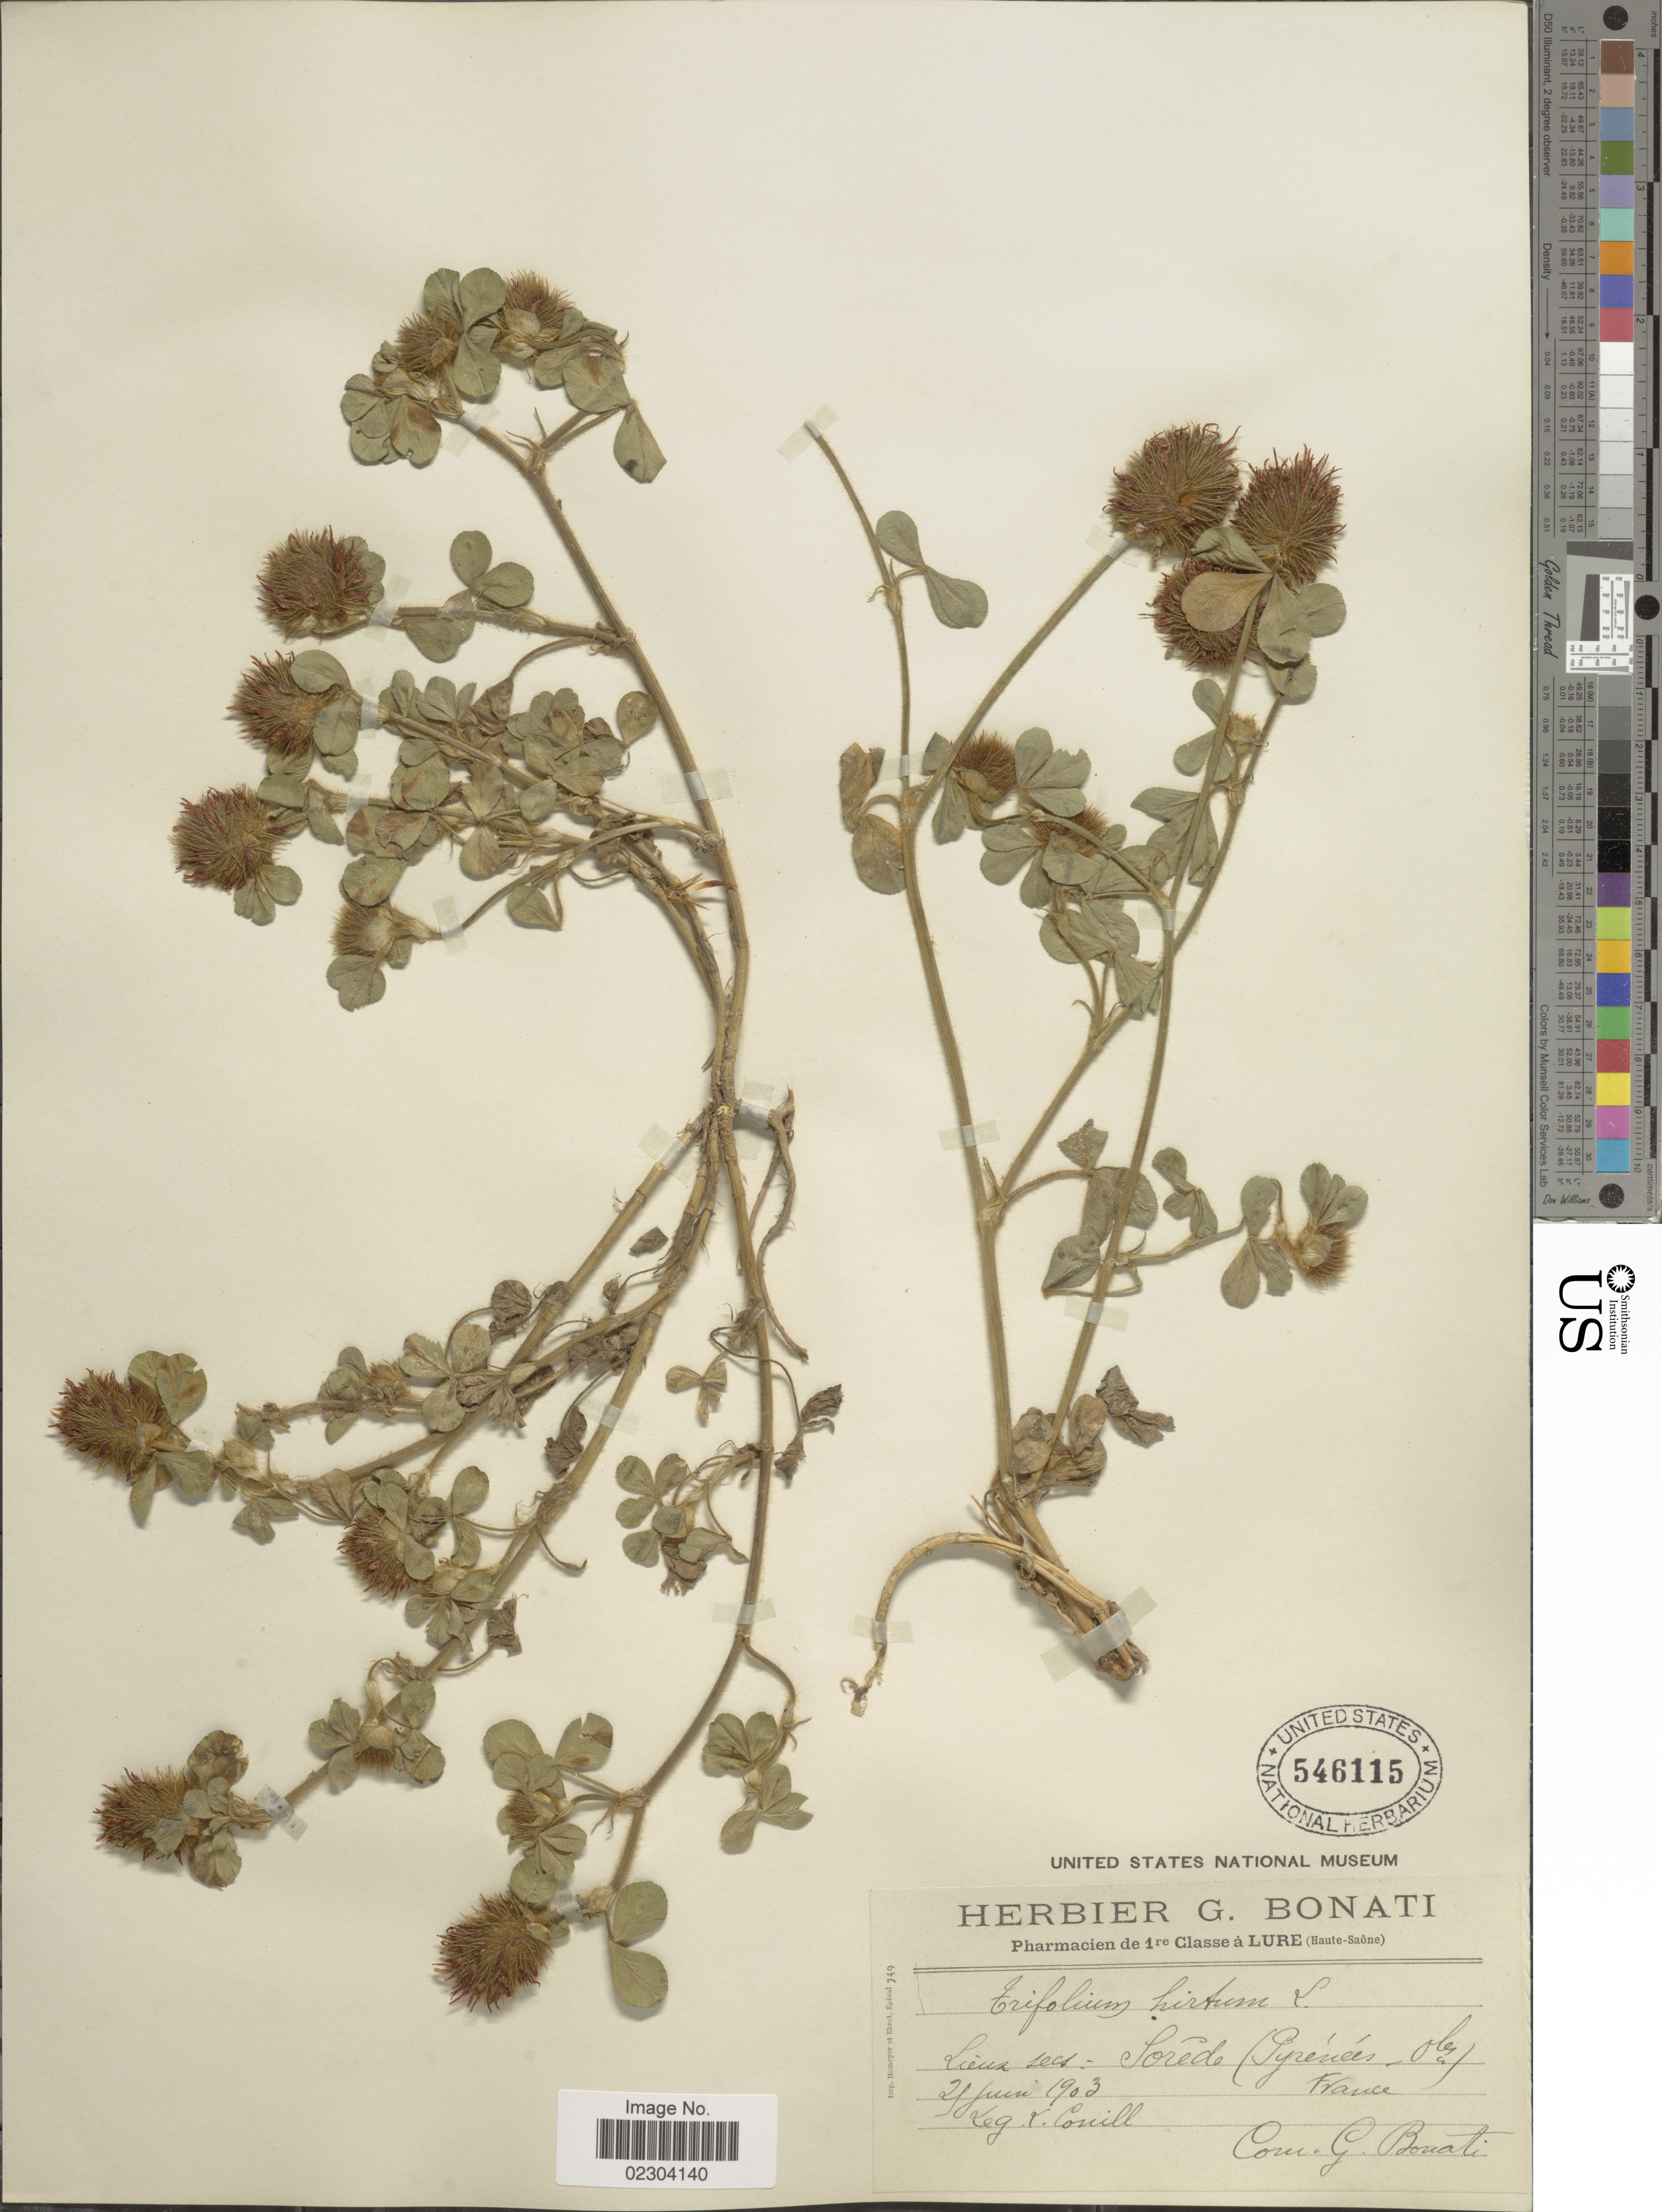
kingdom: Plantae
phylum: Tracheophyta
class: Magnoliopsida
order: Fabales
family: Fabaceae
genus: Trifolium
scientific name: Trifolium hirtum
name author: All.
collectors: Conill, L.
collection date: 1903-06-29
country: France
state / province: Occitanie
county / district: Pyrénées-Orientales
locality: Lieuz sect: Sorede ( Pyrenees Oles) [interpreted]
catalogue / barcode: US 546115